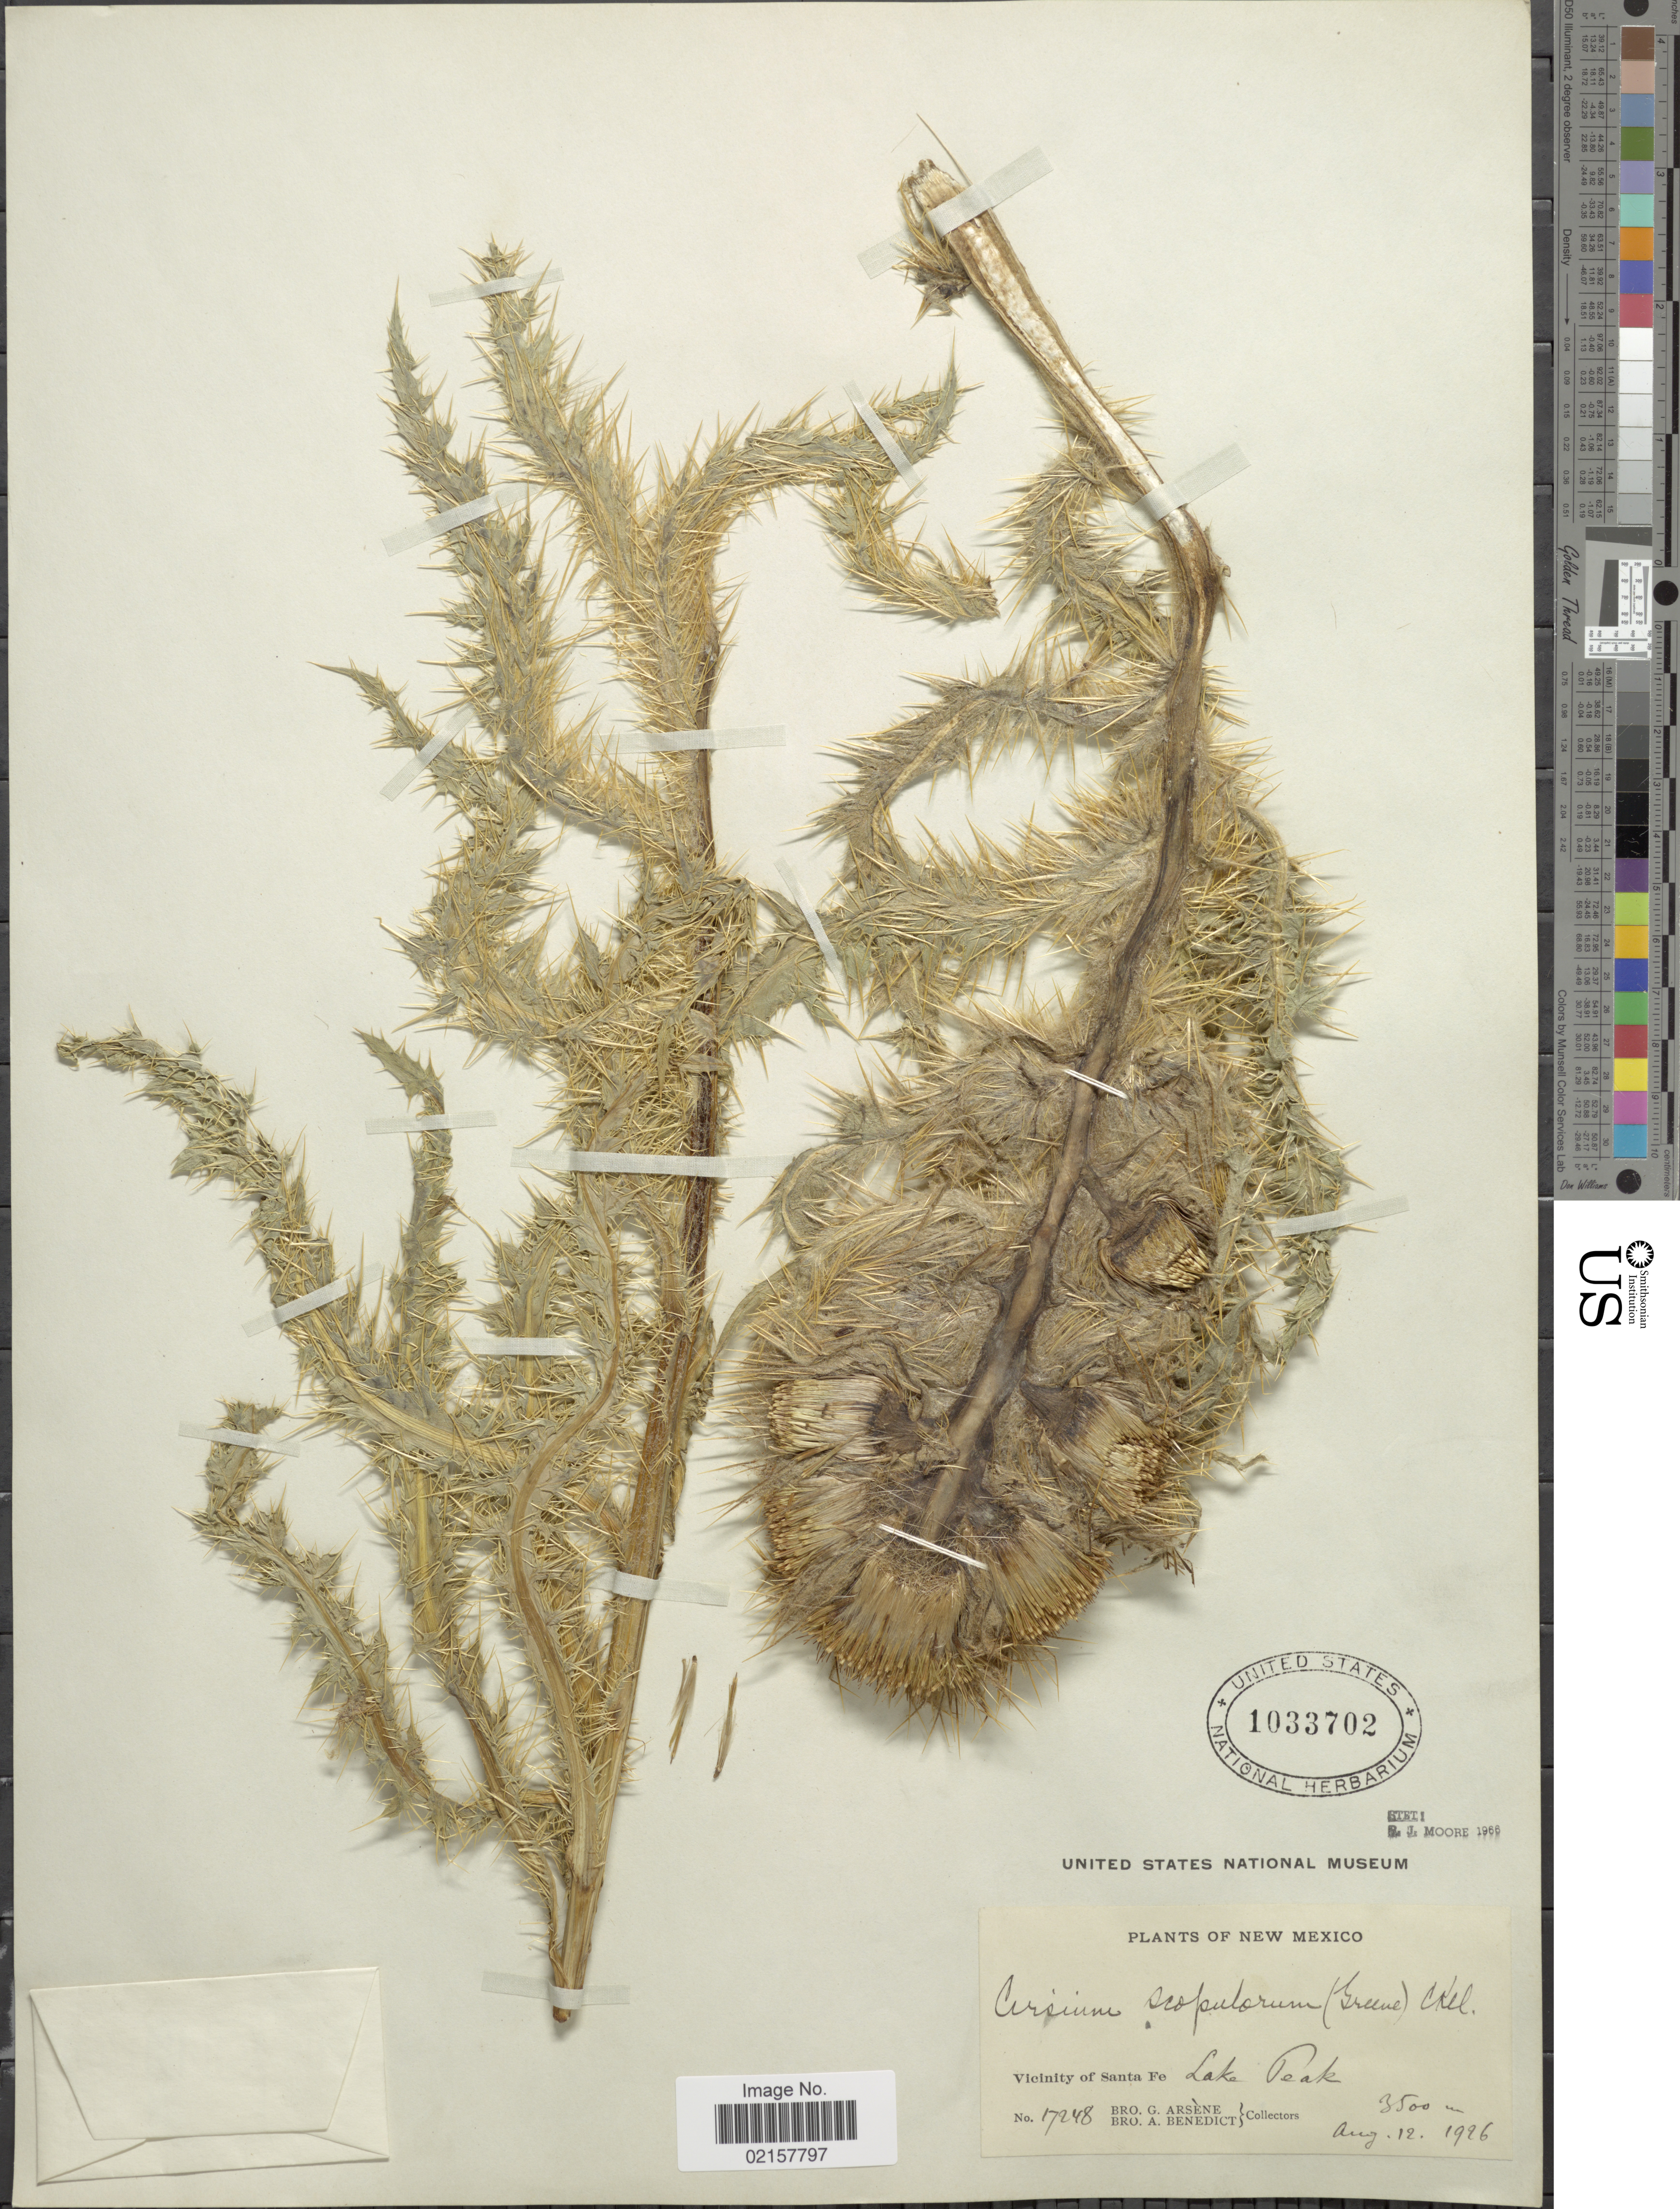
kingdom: Plantae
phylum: Tracheophyta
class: Magnoliopsida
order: Asterales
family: Asteraceae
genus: Cirsium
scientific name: Cirsium eatonii var. eriocephalum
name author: (A. Nelson) D.J. Keil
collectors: Bro. G. Arsène & Bro. Benedict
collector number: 17248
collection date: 1926-08-12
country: United States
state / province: New Mexico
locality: Vicinity of Santa Fe, Lake Peak.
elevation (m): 3500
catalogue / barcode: US 1033702